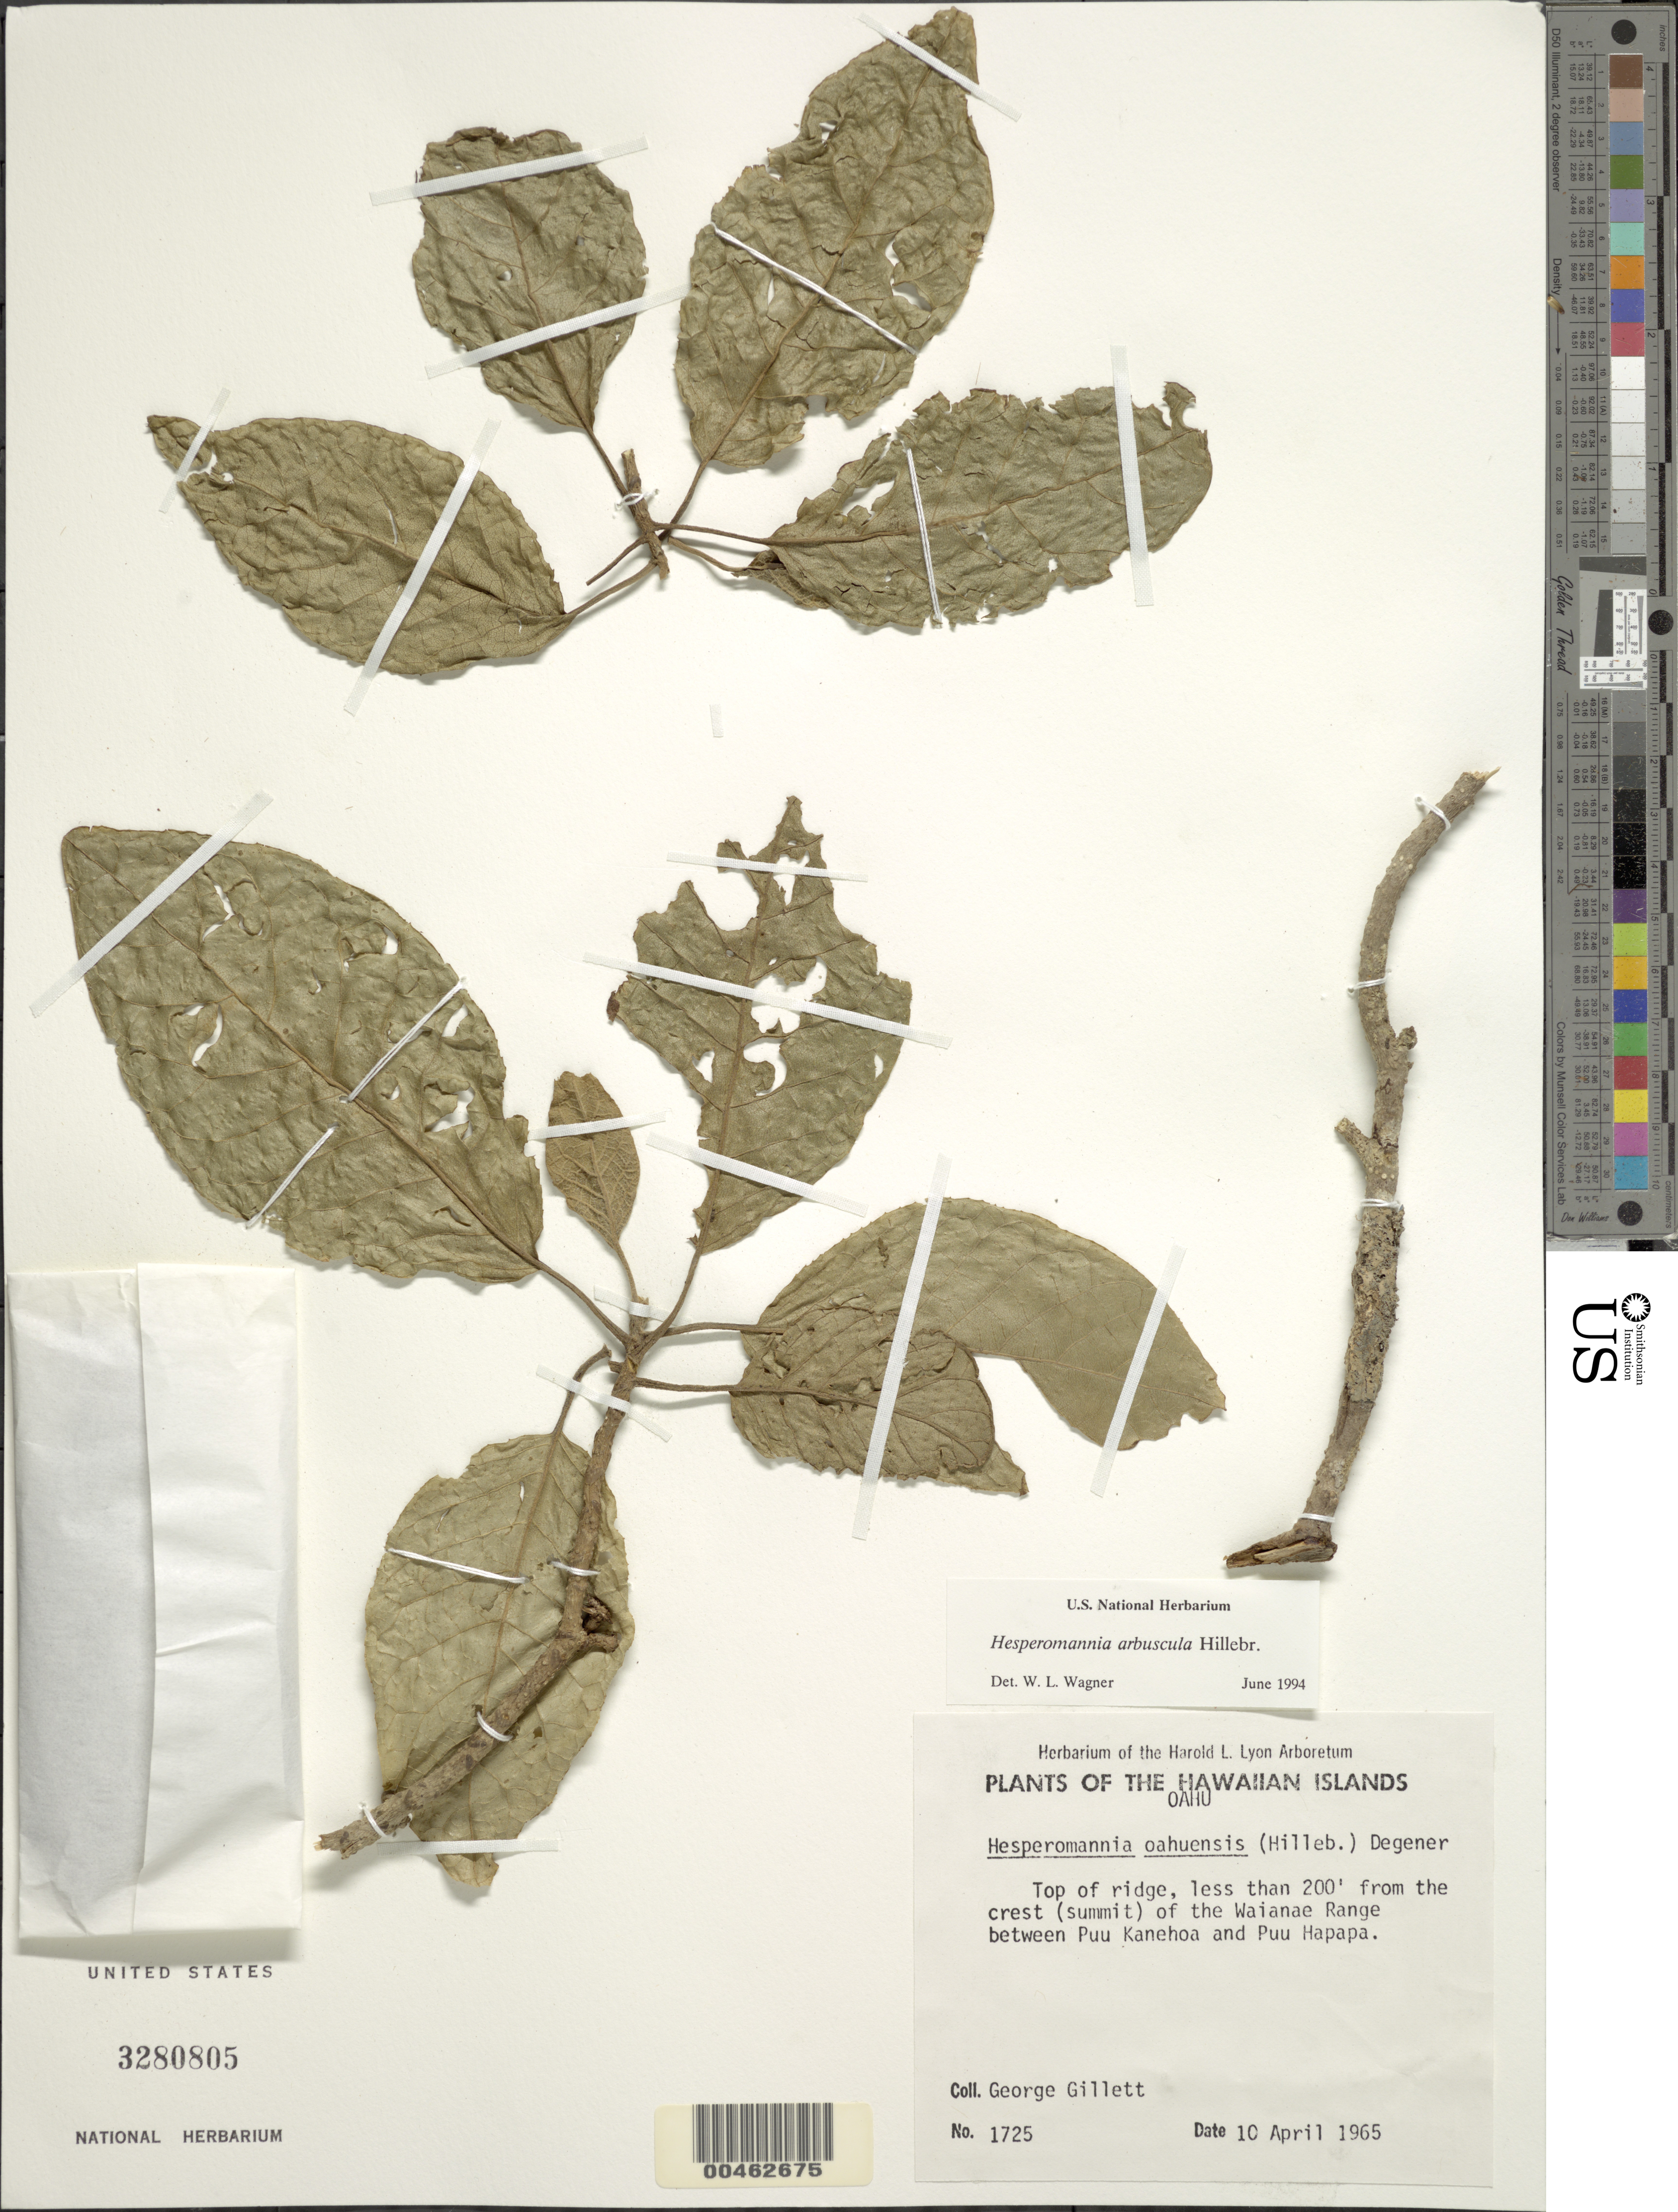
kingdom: Plantae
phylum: Tracheophyta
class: Magnoliopsida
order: Asterales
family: Asteraceae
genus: Hesperomannia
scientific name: Hesperomannia oahuensis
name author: (Hillebr.) O. Deg.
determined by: Wagner, W. L., (BOT), Smithsonian Institution - National Museum of Natural History (UNITED STATES)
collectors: G. Gillett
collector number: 1725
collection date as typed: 10 Apr 1965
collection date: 1965-04-10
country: United States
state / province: Hawaii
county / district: Honolulu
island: Oahu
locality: Top of ridge, less than 200' from the crest (summit) of the Waianae Range between Puu Kanehoa and Puu Hapapa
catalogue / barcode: US 3280805